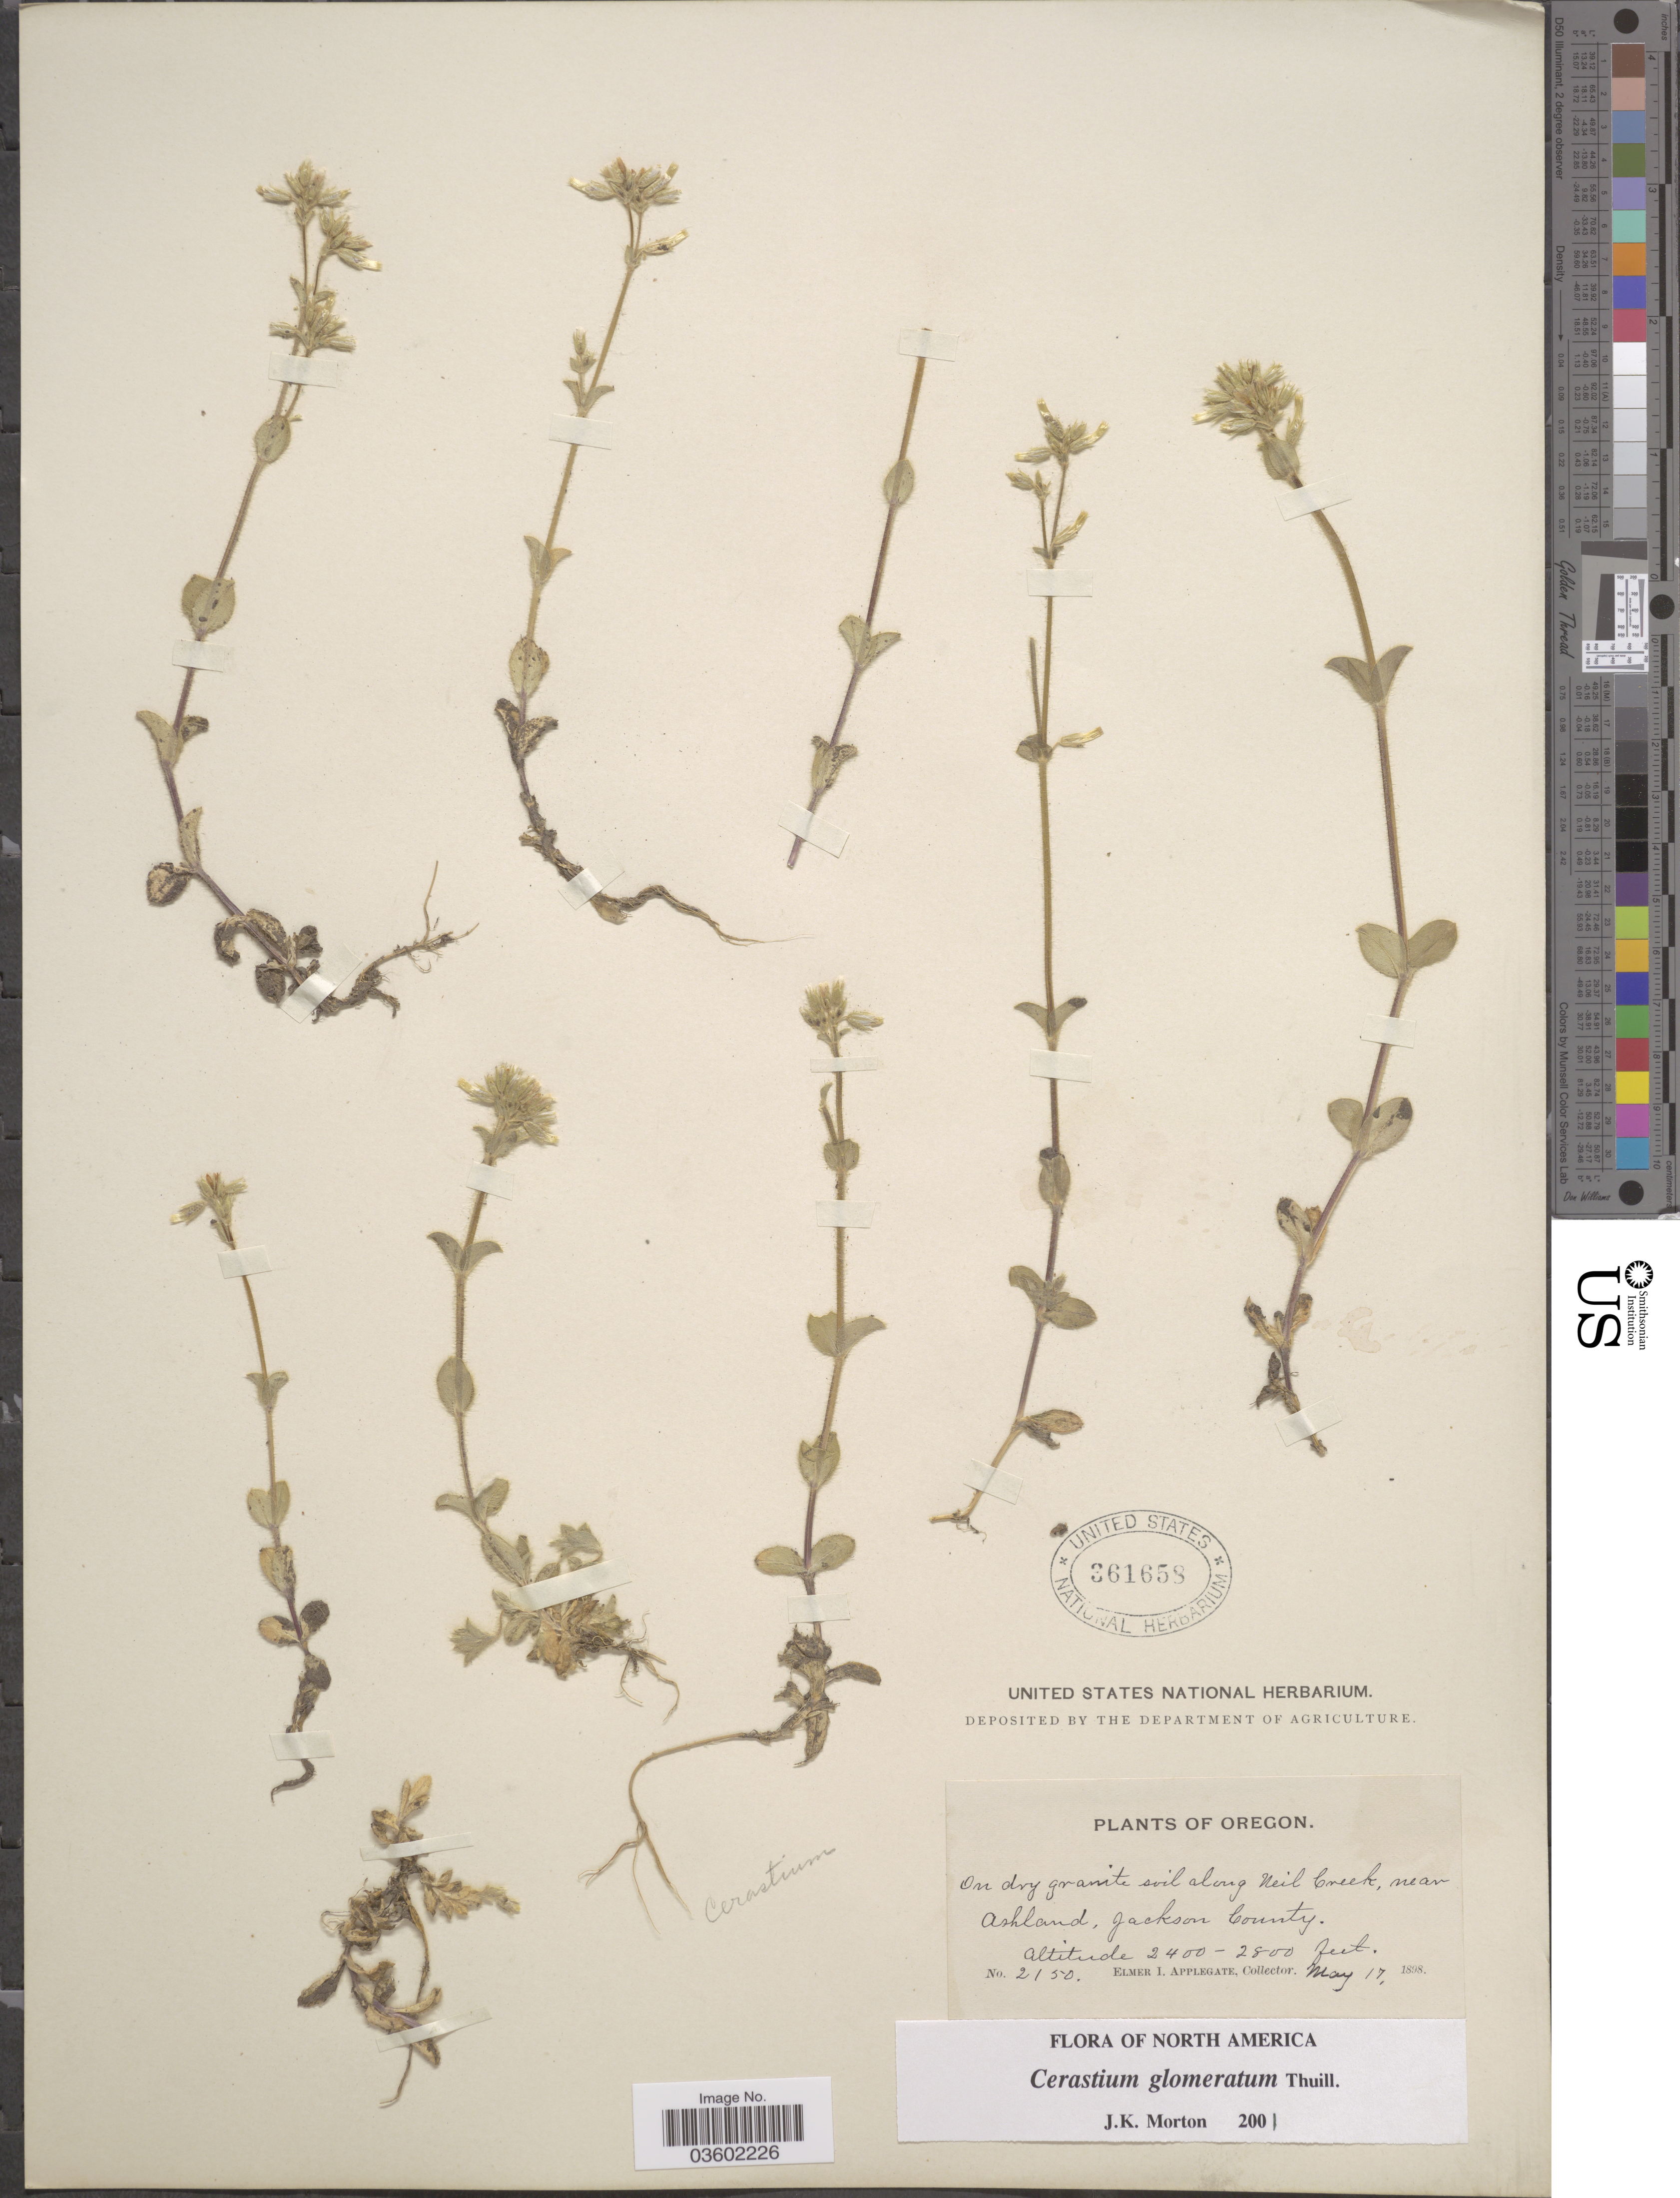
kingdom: Plantae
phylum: Tracheophyta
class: Magnoliopsida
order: Caryophyllales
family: Caryophyllaceae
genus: Cerastium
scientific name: Cerastium viscosum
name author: L.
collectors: E. I. Applegate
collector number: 2150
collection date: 1898-05-17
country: United States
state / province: Oregon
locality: Ashland, Jackson County.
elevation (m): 732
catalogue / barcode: US 361658